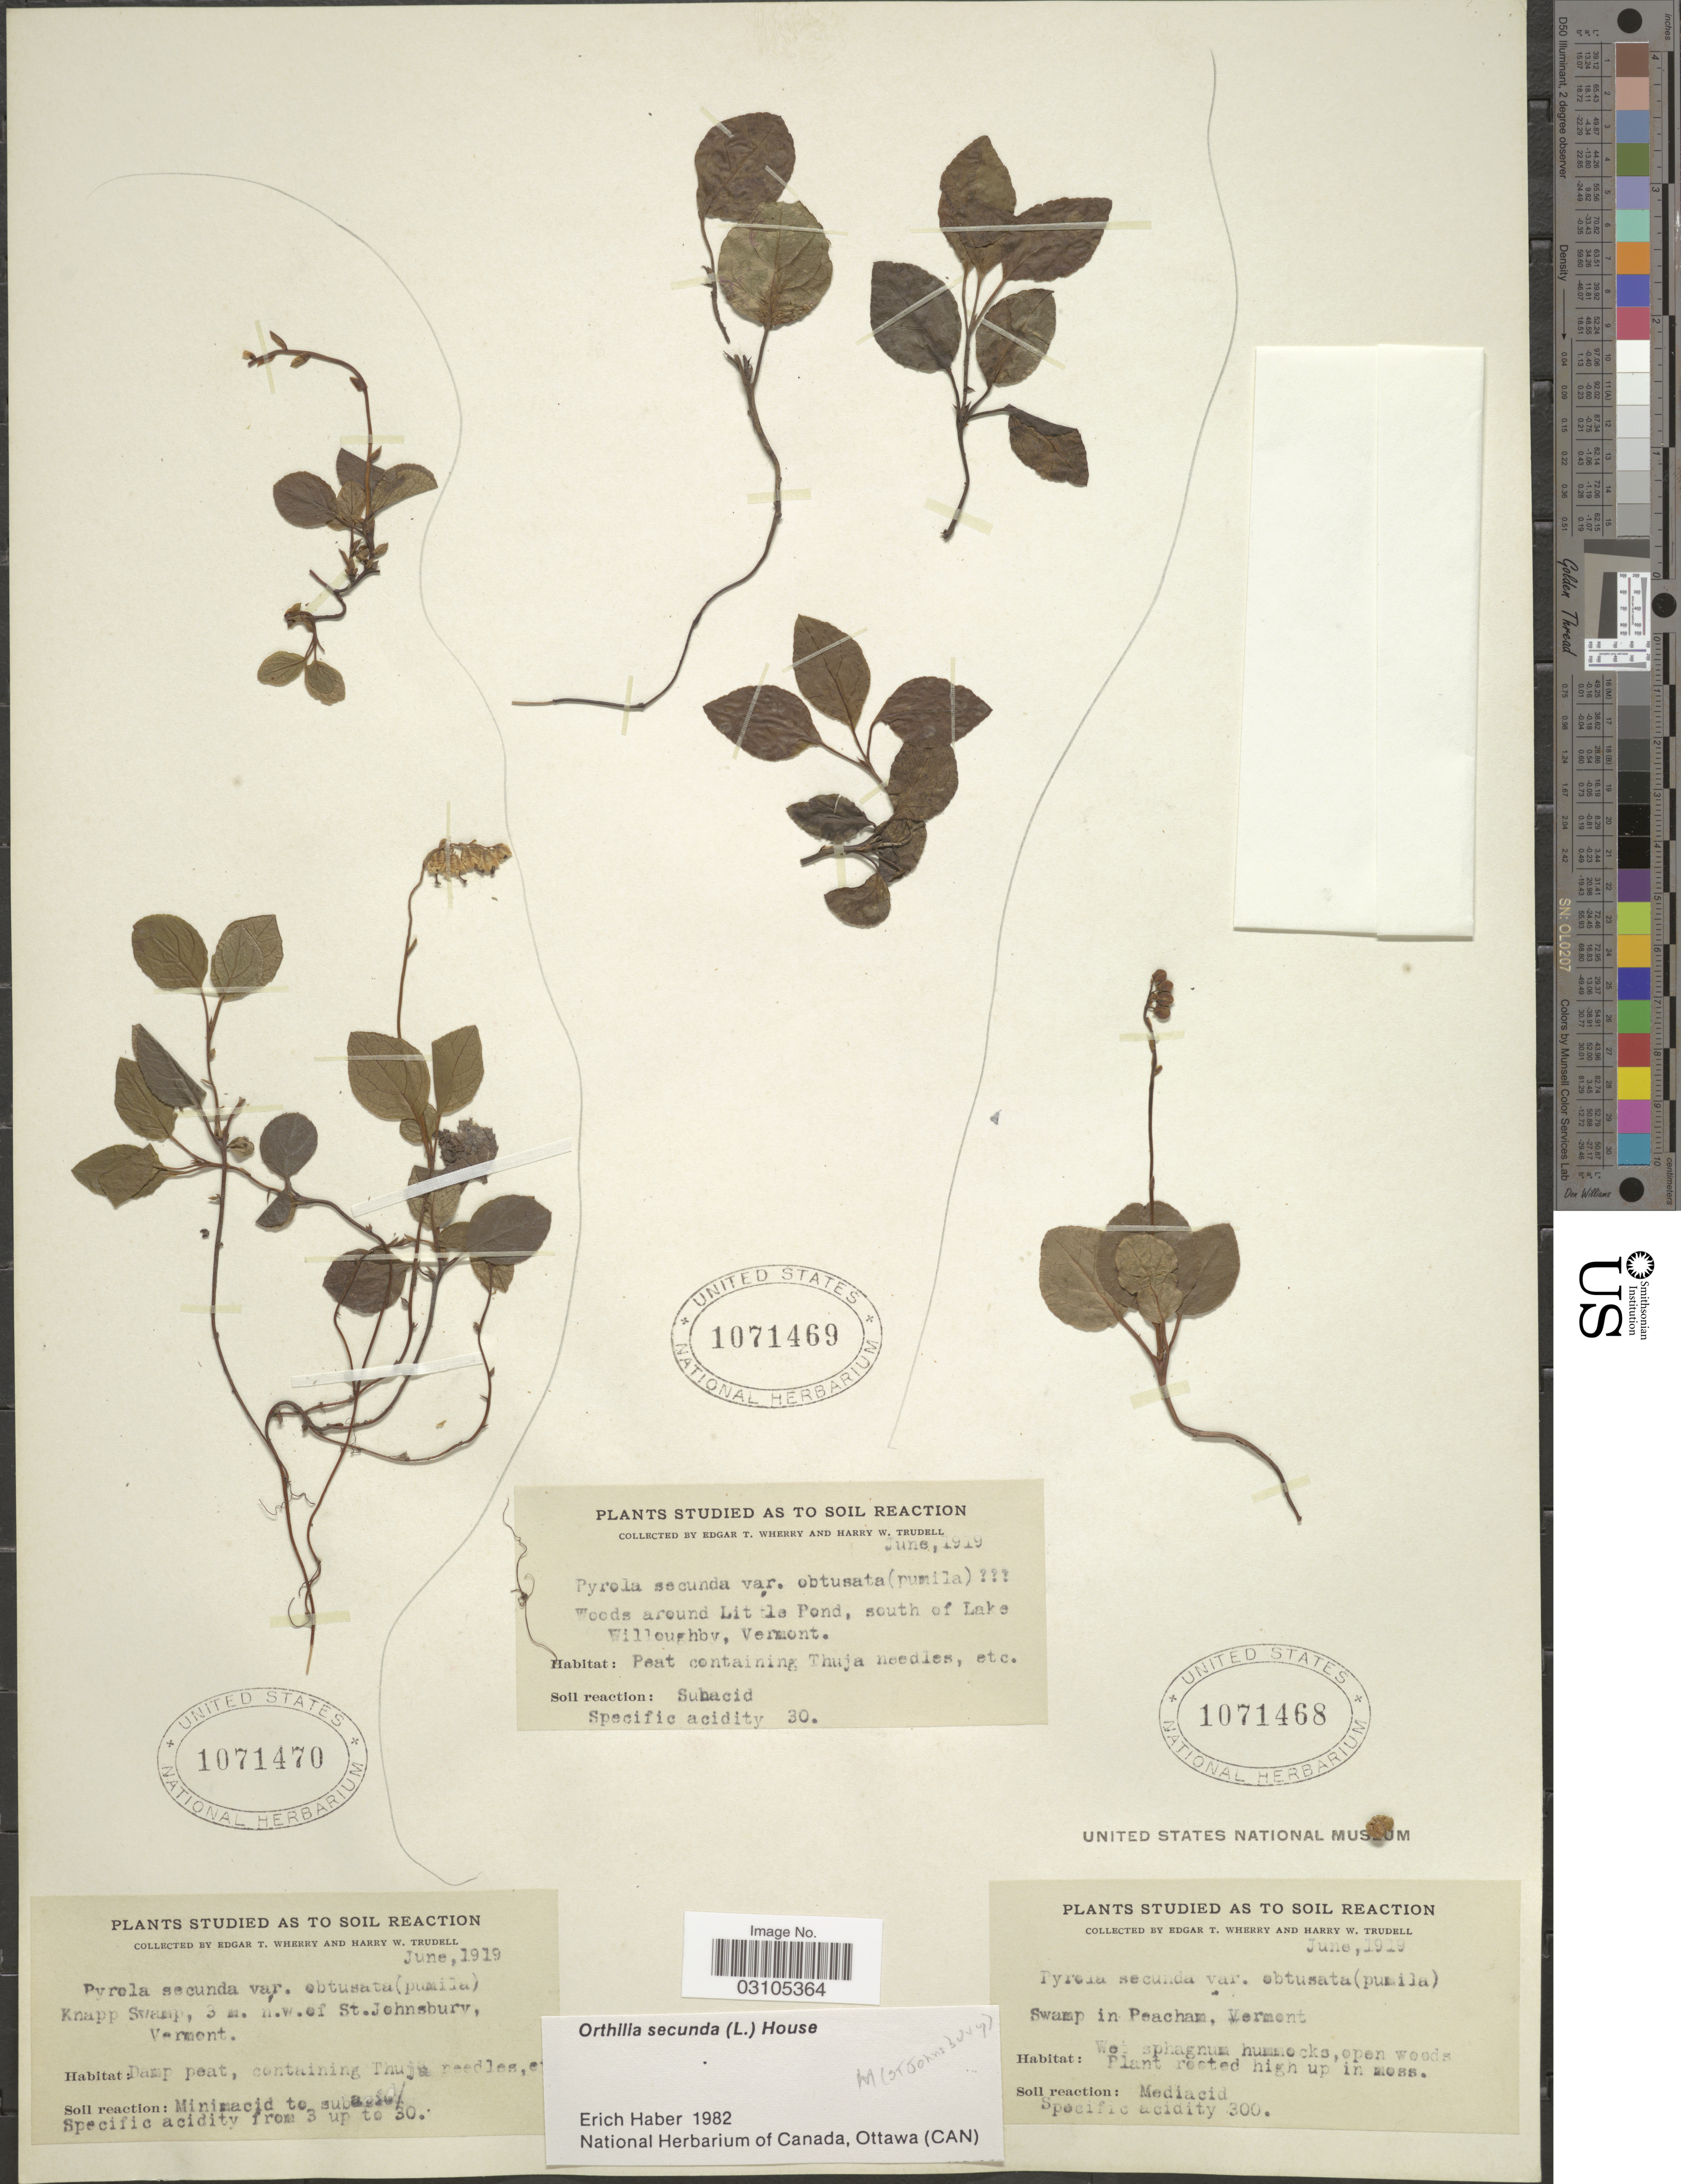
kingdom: Plantae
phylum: Tracheophyta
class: Magnoliopsida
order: Ericales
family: Ericaceae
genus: Orthilia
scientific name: Orthilia secunda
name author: (L.) House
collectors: E. T. Wherry & H. Trudell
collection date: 1919-06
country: United States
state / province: Vermont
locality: Swamp in Peacham.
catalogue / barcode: US 1071468-3